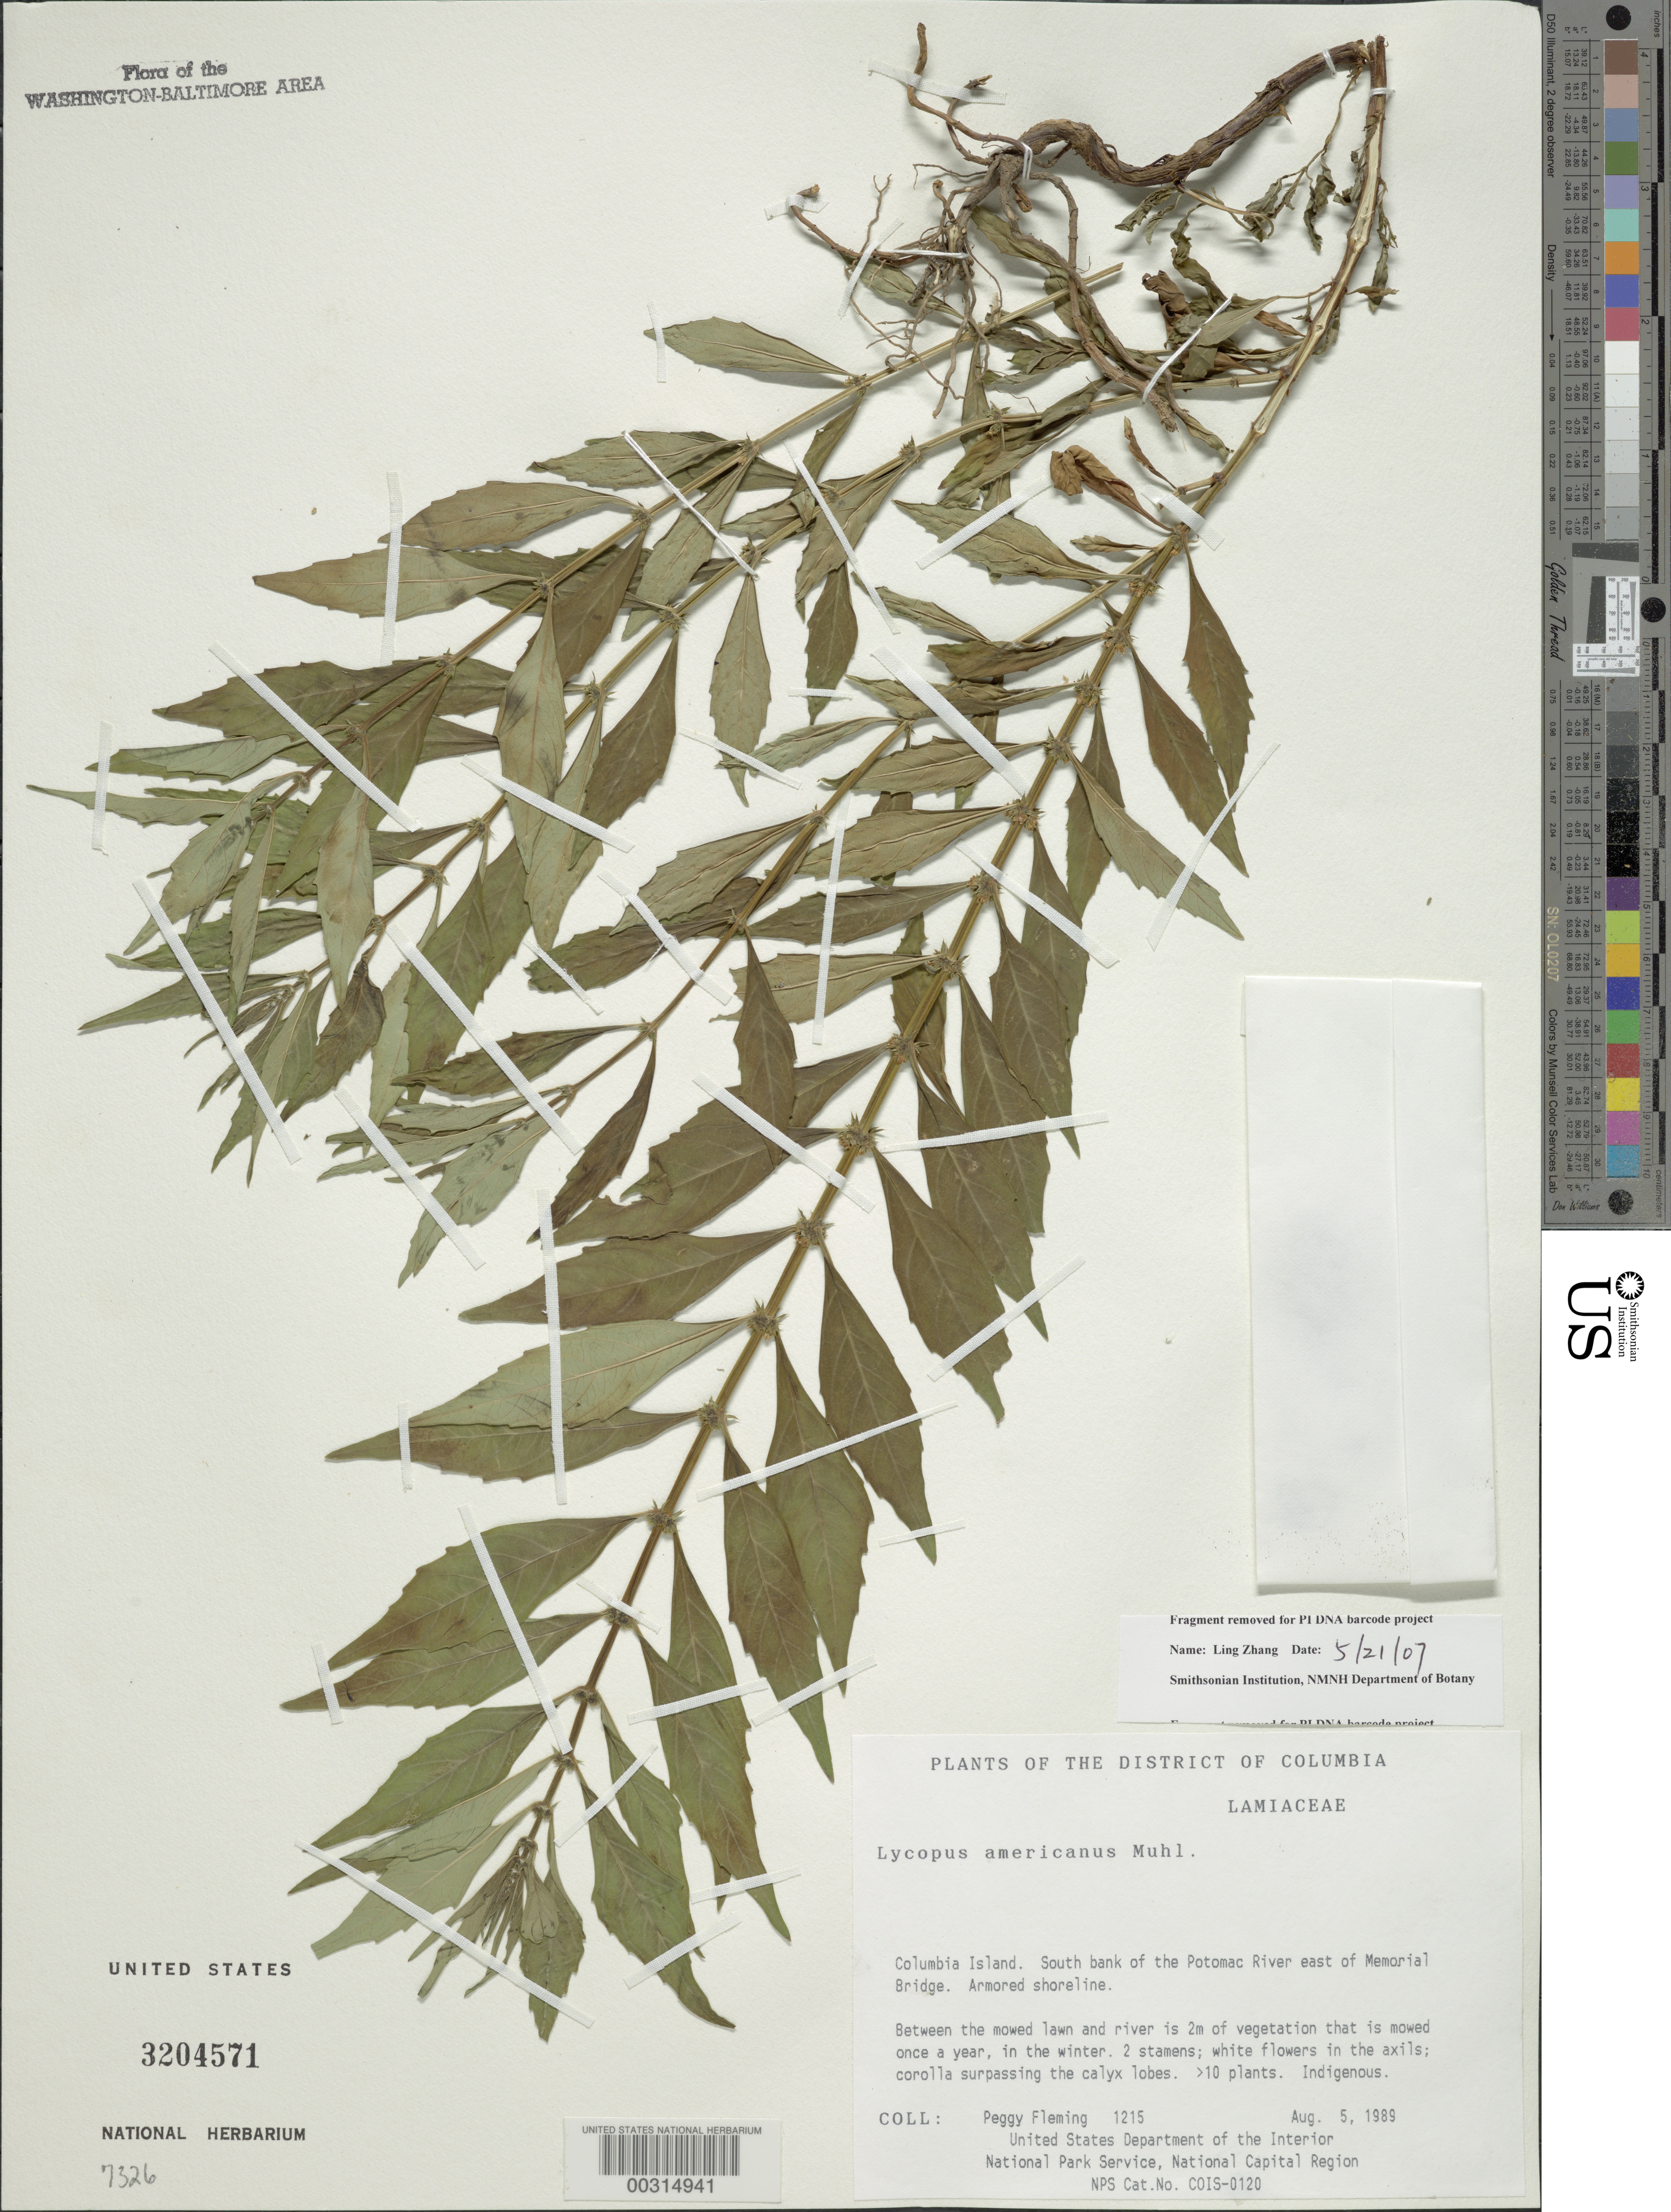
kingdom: Plantae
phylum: Tracheophyta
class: Magnoliopsida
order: Lamiales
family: Lamiaceae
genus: Lycopus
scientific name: Lycopus americanus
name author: Muhl. ex W.P.C. Barton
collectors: P. Fleming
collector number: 1215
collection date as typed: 05 Aug 1989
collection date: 1989-08-05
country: United States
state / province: District of Columbia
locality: Columbia Island, S bank of Potomac River near the Navy and Marine Memorial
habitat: Armored shoreline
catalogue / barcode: US 3204571